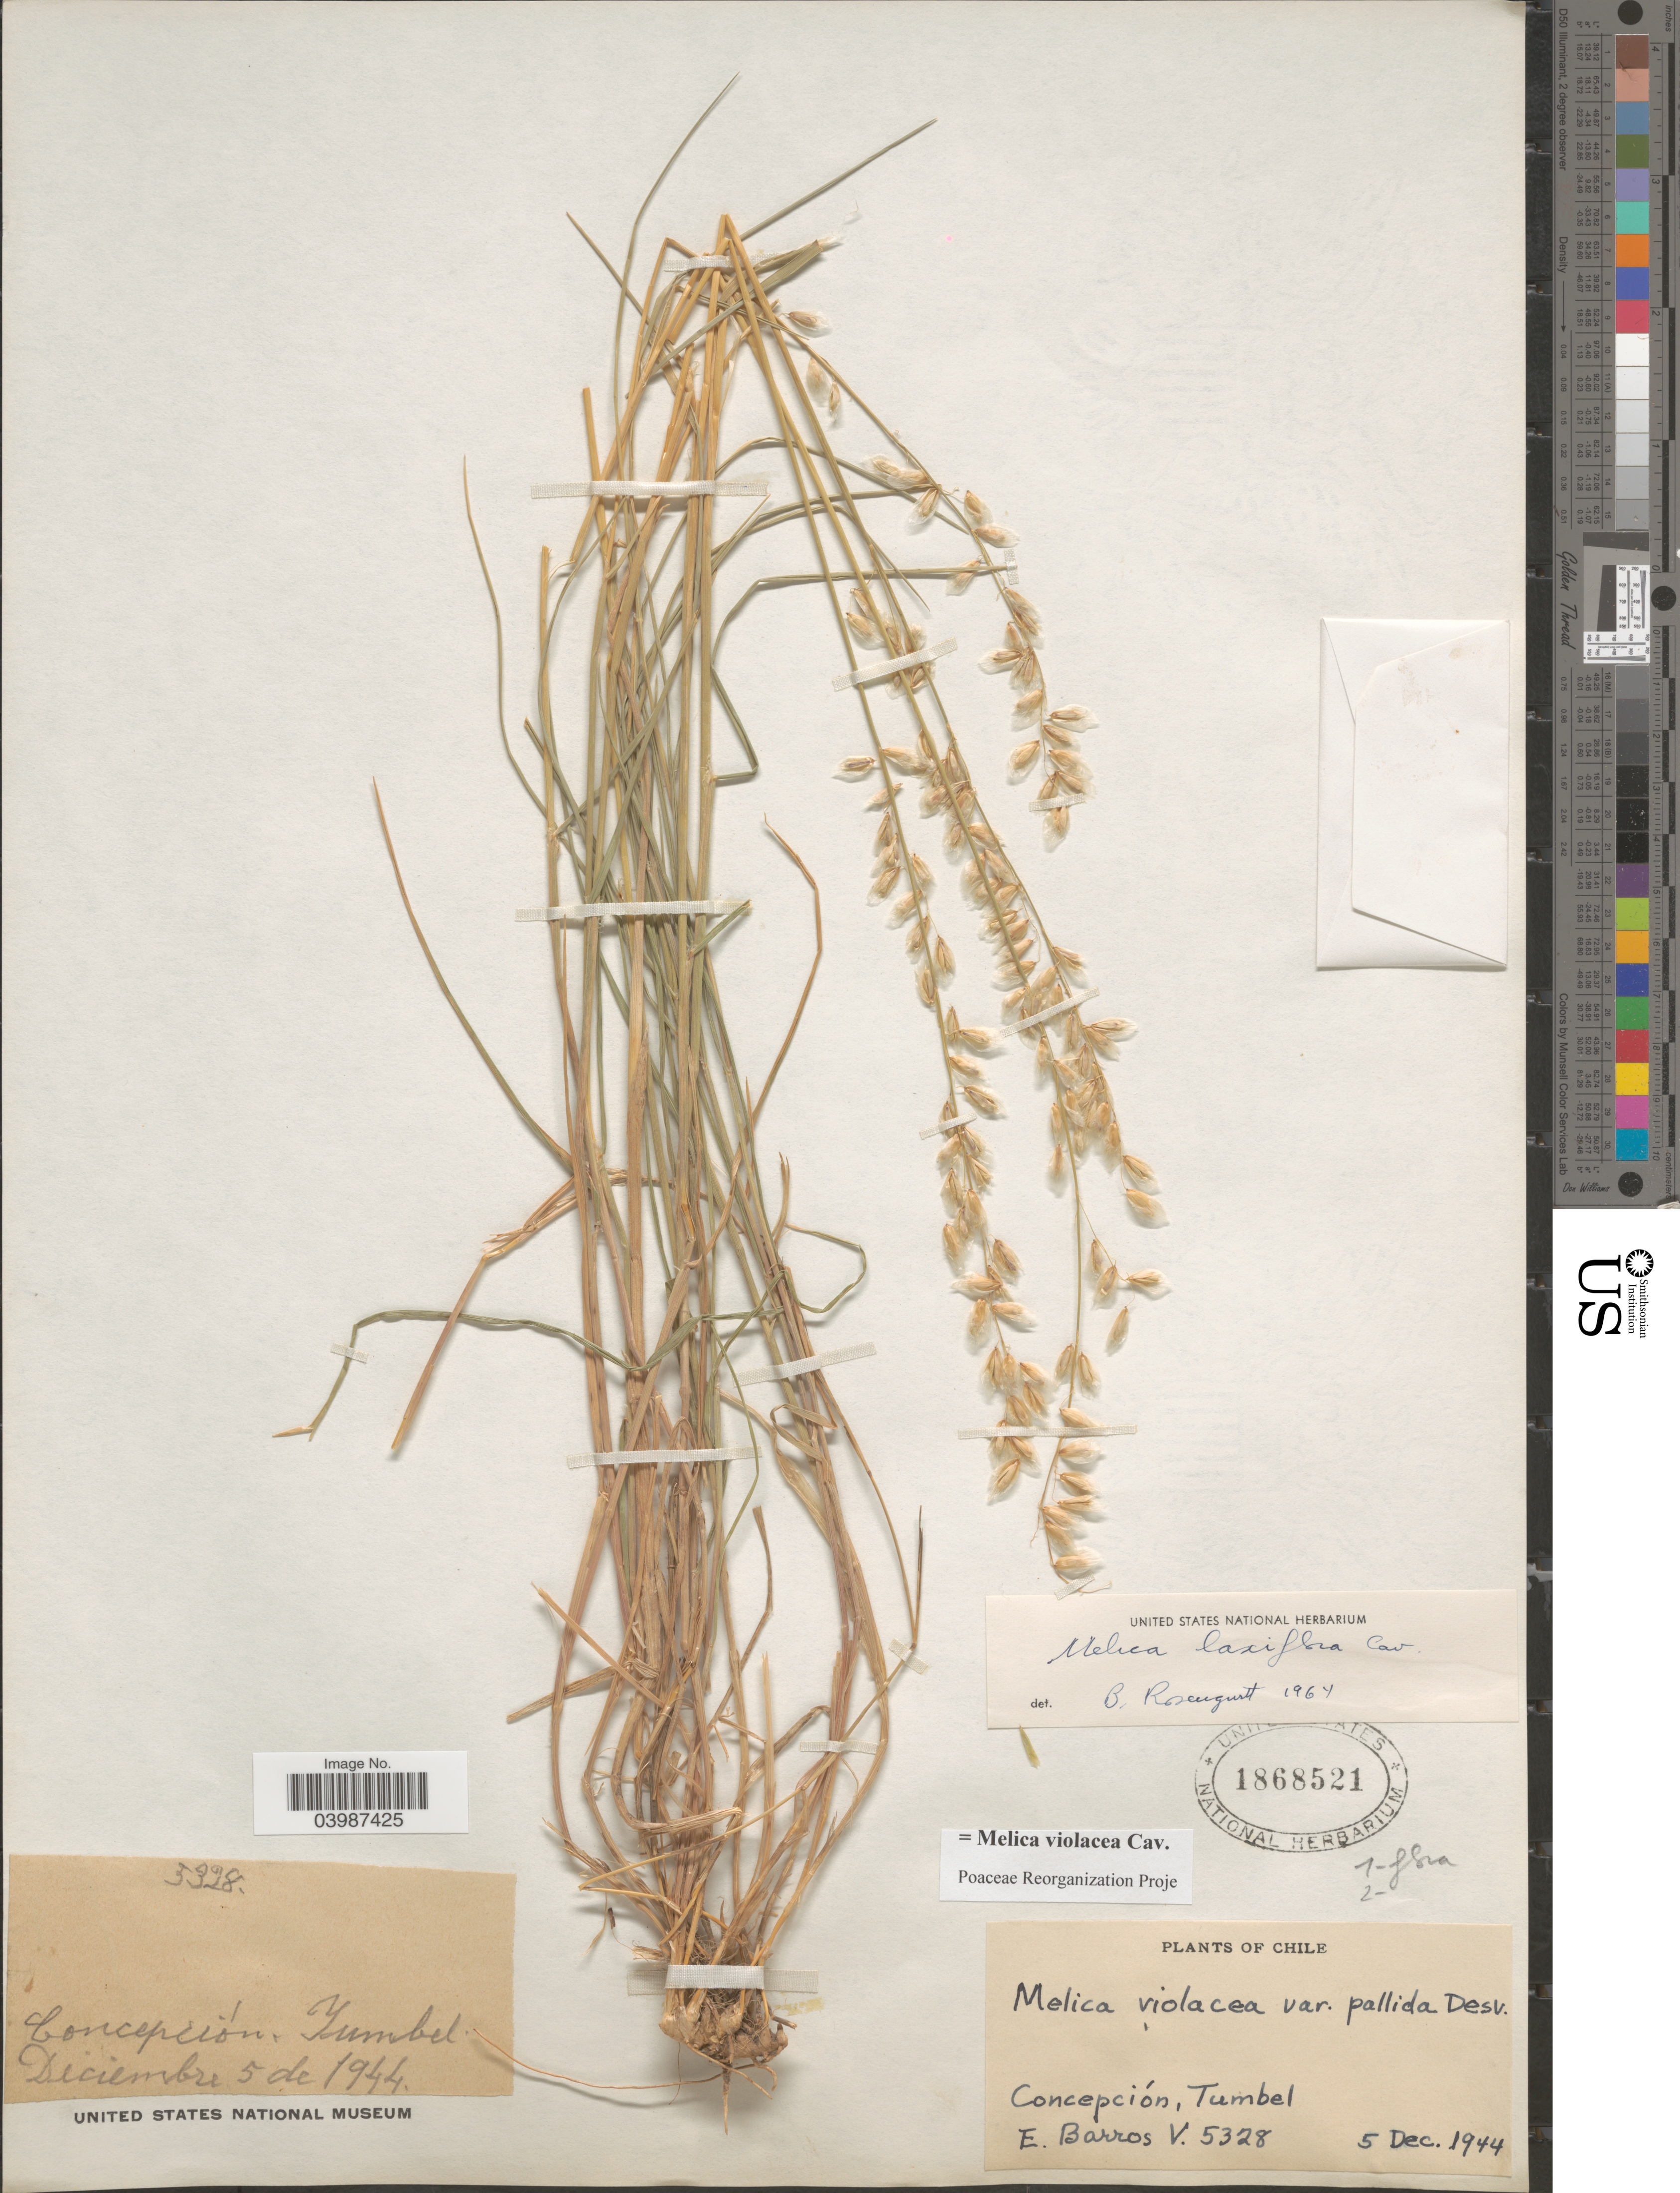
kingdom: Plantae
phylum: Tracheophyta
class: Liliopsida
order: Poales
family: Poaceae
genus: Melica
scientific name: Melica violacea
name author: Cav.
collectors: E. Barros V.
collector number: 5328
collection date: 1944-12-05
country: Chile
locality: Concepción, Tumbel.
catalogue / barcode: US 1868521